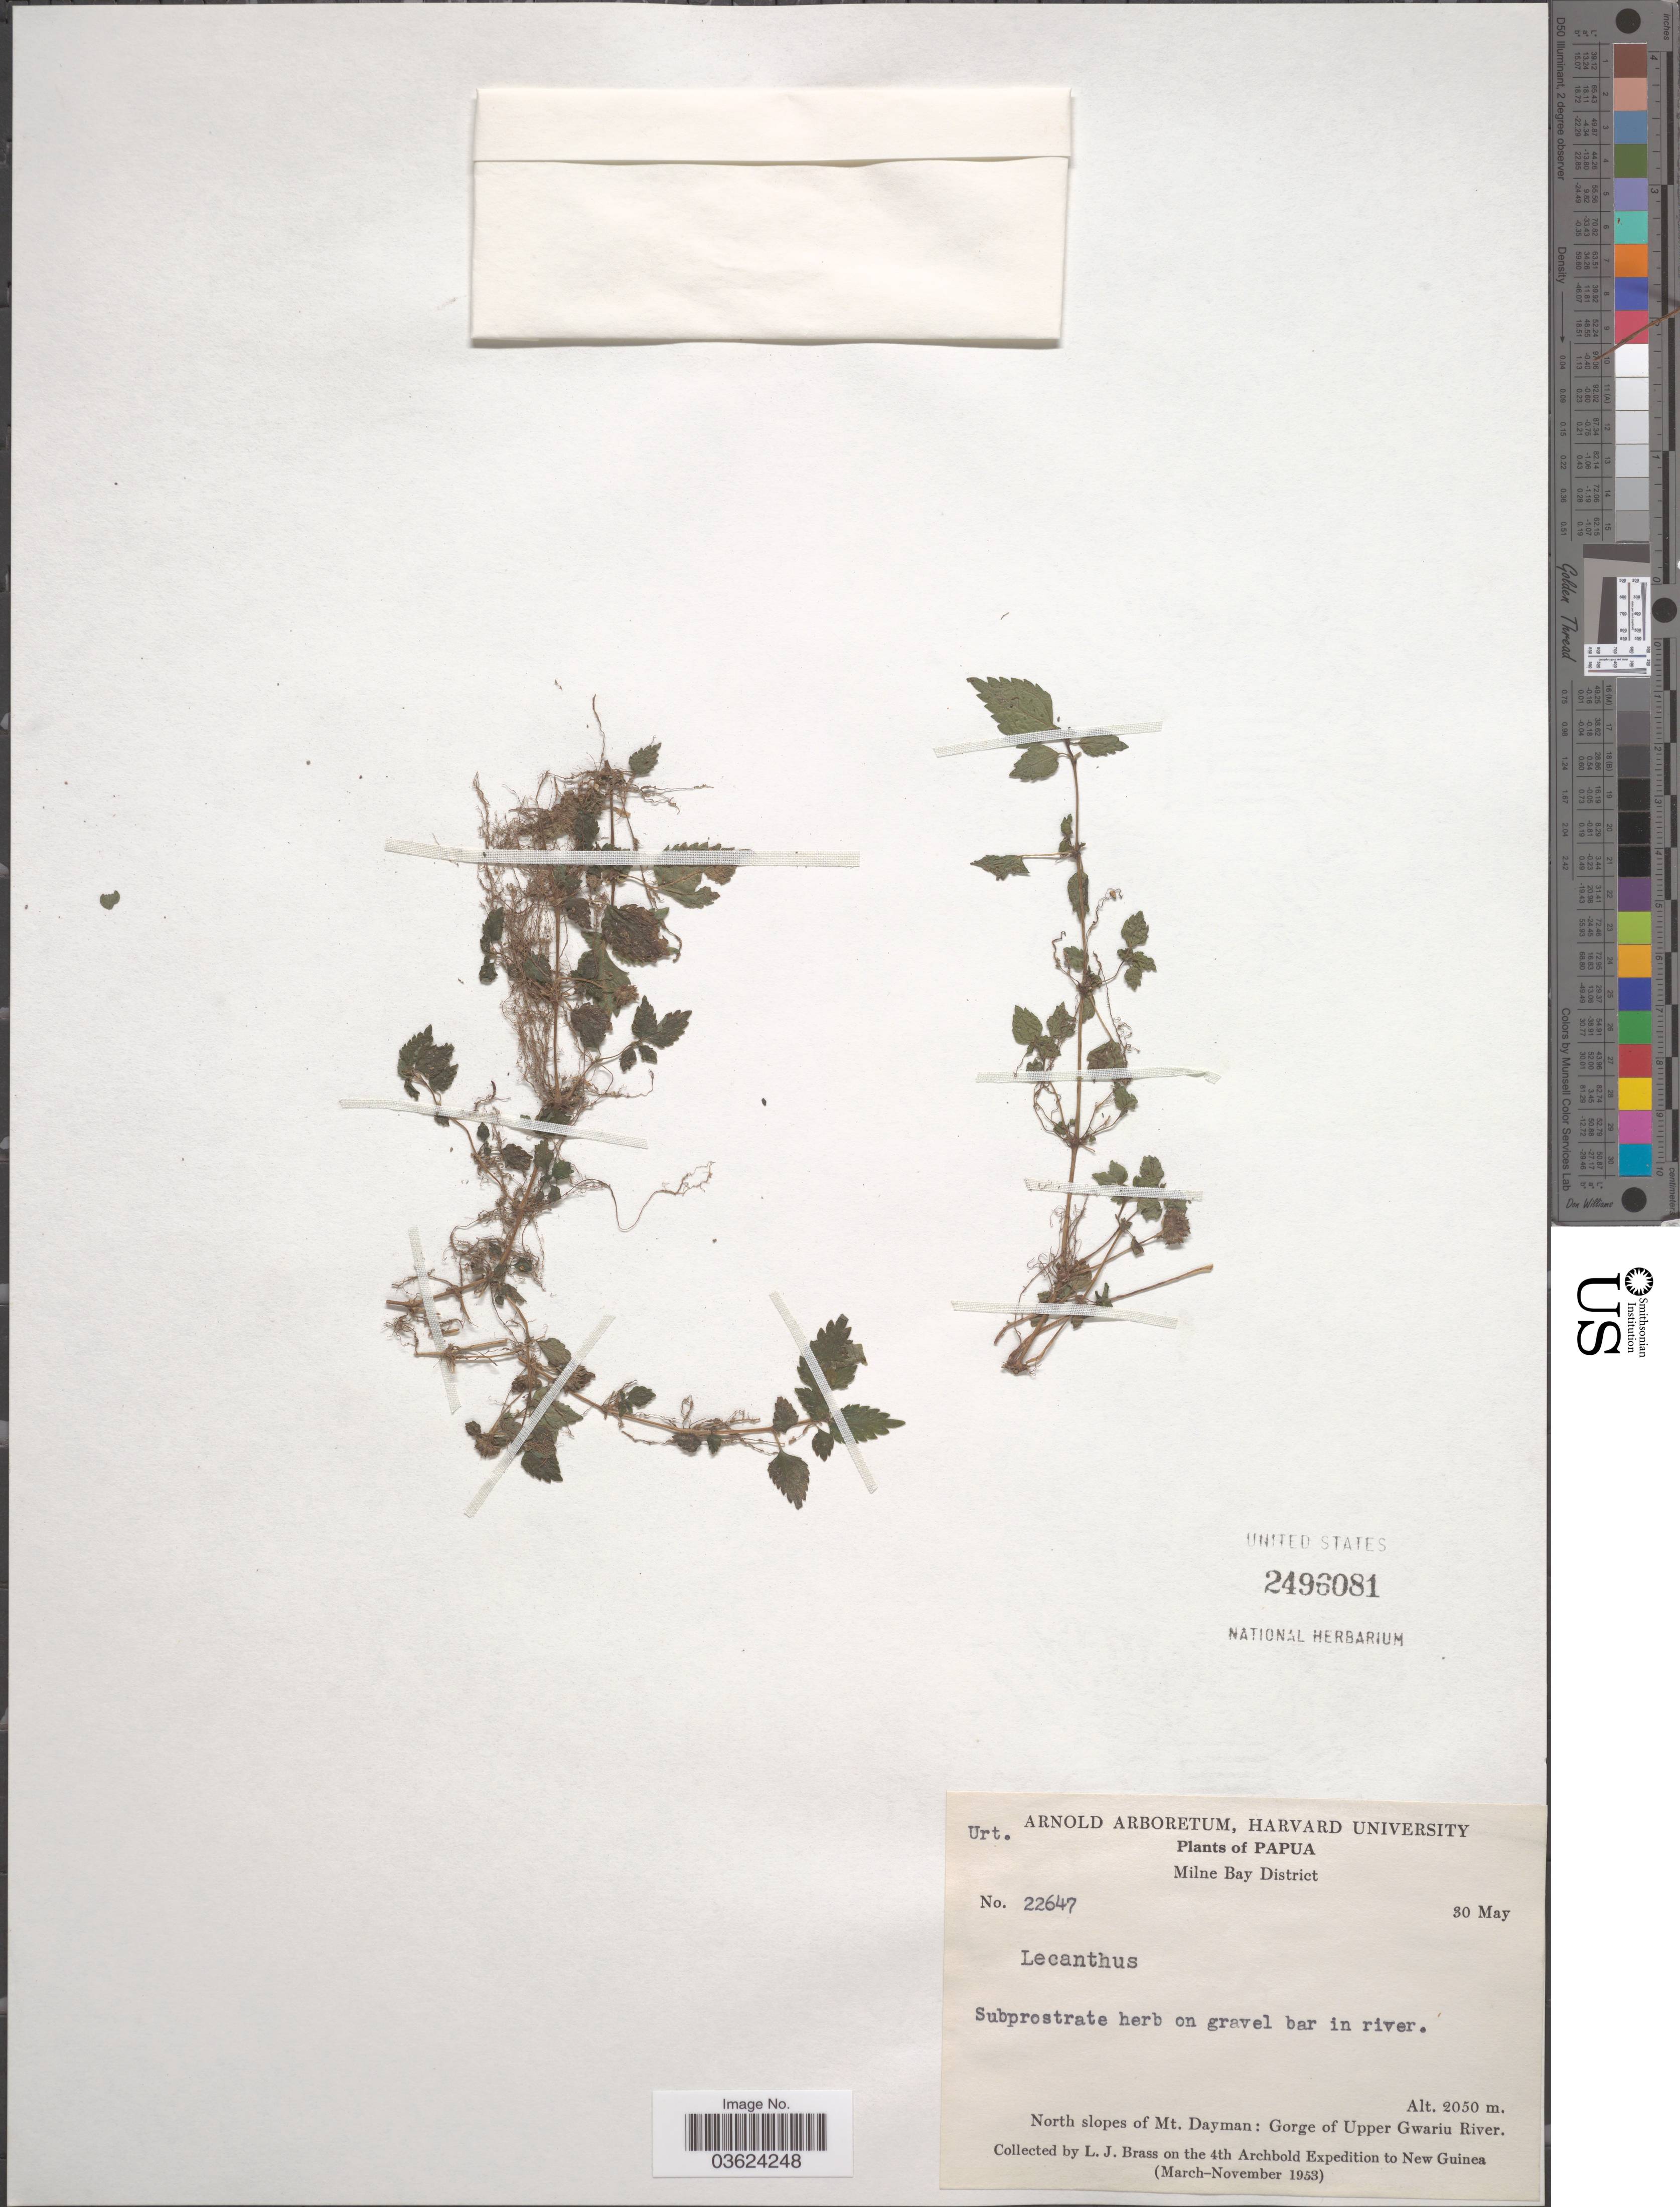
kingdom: Plantae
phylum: Tracheophyta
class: Magnoliopsida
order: Rosales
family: Urticaceae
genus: Lecanthus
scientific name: Lecanthus sp.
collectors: L. J. Brass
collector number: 22647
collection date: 1953-05-30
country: Papua New Guinea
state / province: Milne Bay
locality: Papua. Milne Bay District. North slopes of Mt. Dayman: Gorge of Upper Gwariu River. New Guinea.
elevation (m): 2050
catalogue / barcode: US 2496081